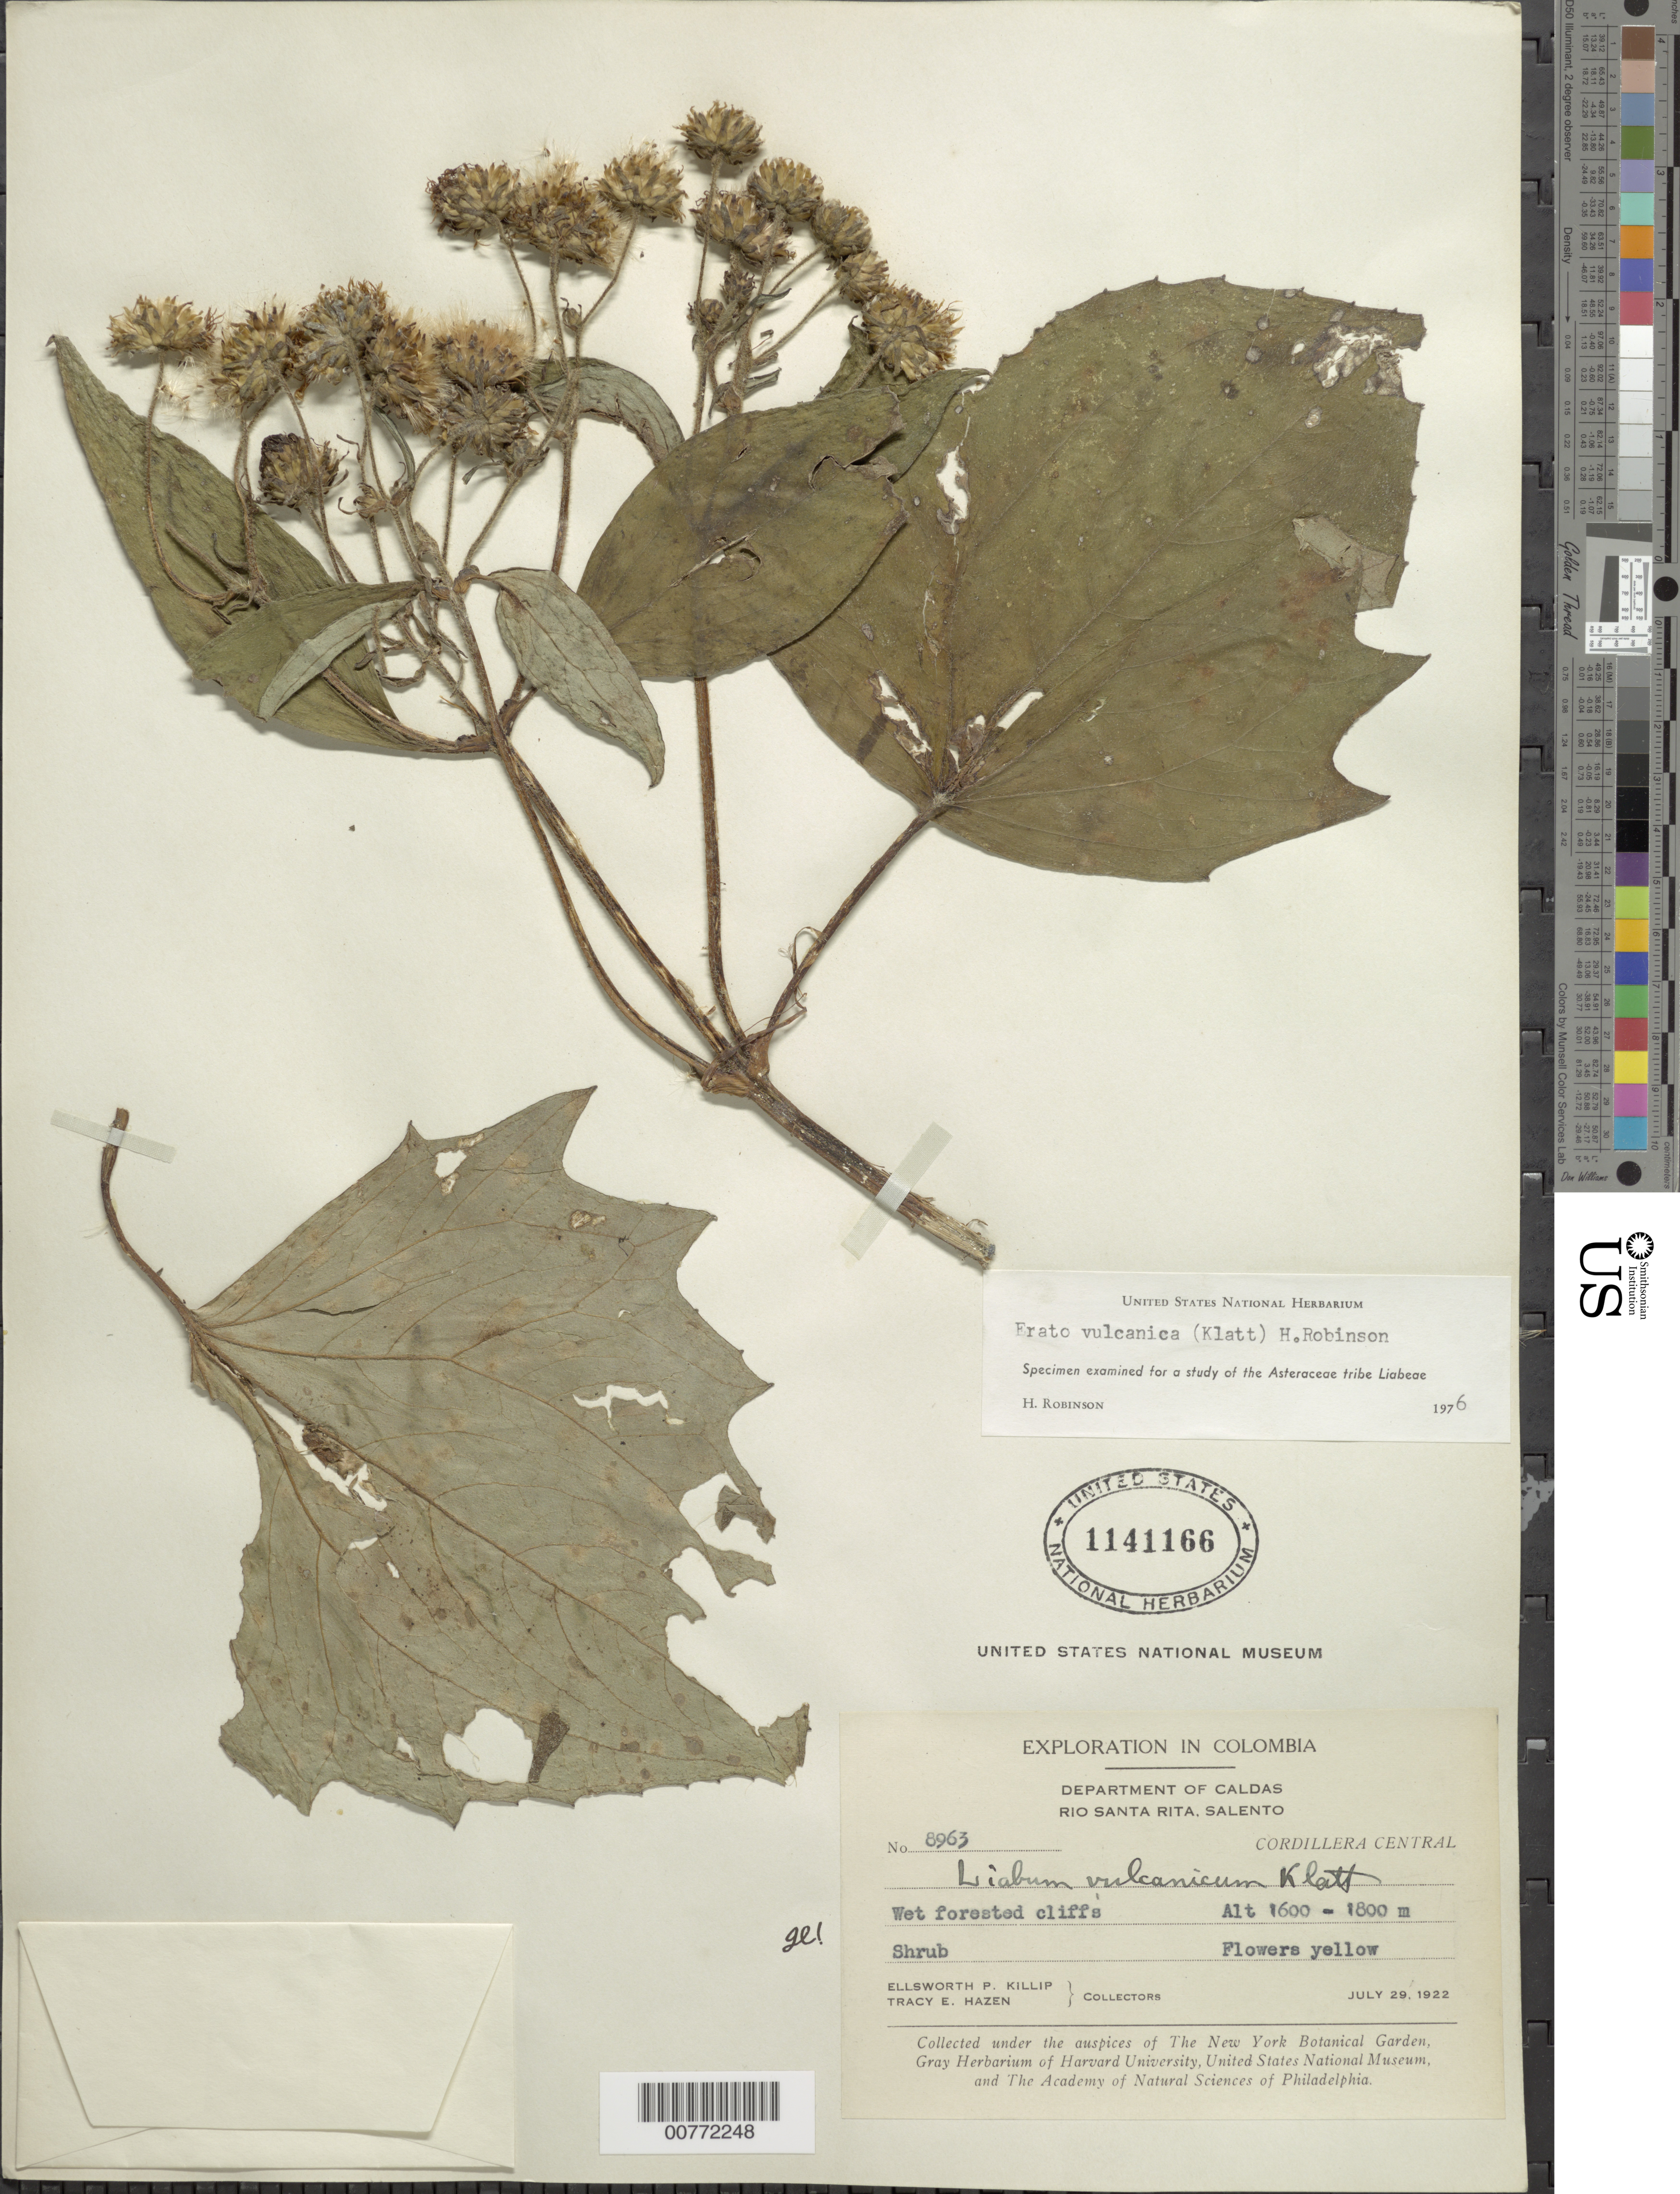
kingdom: Plantae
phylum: Tracheophyta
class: Magnoliopsida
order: Asterales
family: Asteraceae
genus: Erato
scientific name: Erato vulcanica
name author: (Klatt) H. Rob.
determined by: Robinson, Harold E., (US)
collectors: E. P. Killip & T. E. Hazen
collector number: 8963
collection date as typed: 29-Jul-22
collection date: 1922-07-29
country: Colombia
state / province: Caldas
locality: Caldas (Quindo?). Corillera Central, Rio Santa Rita, Salento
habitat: Wet forested cliffs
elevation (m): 1600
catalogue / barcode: US 1141166